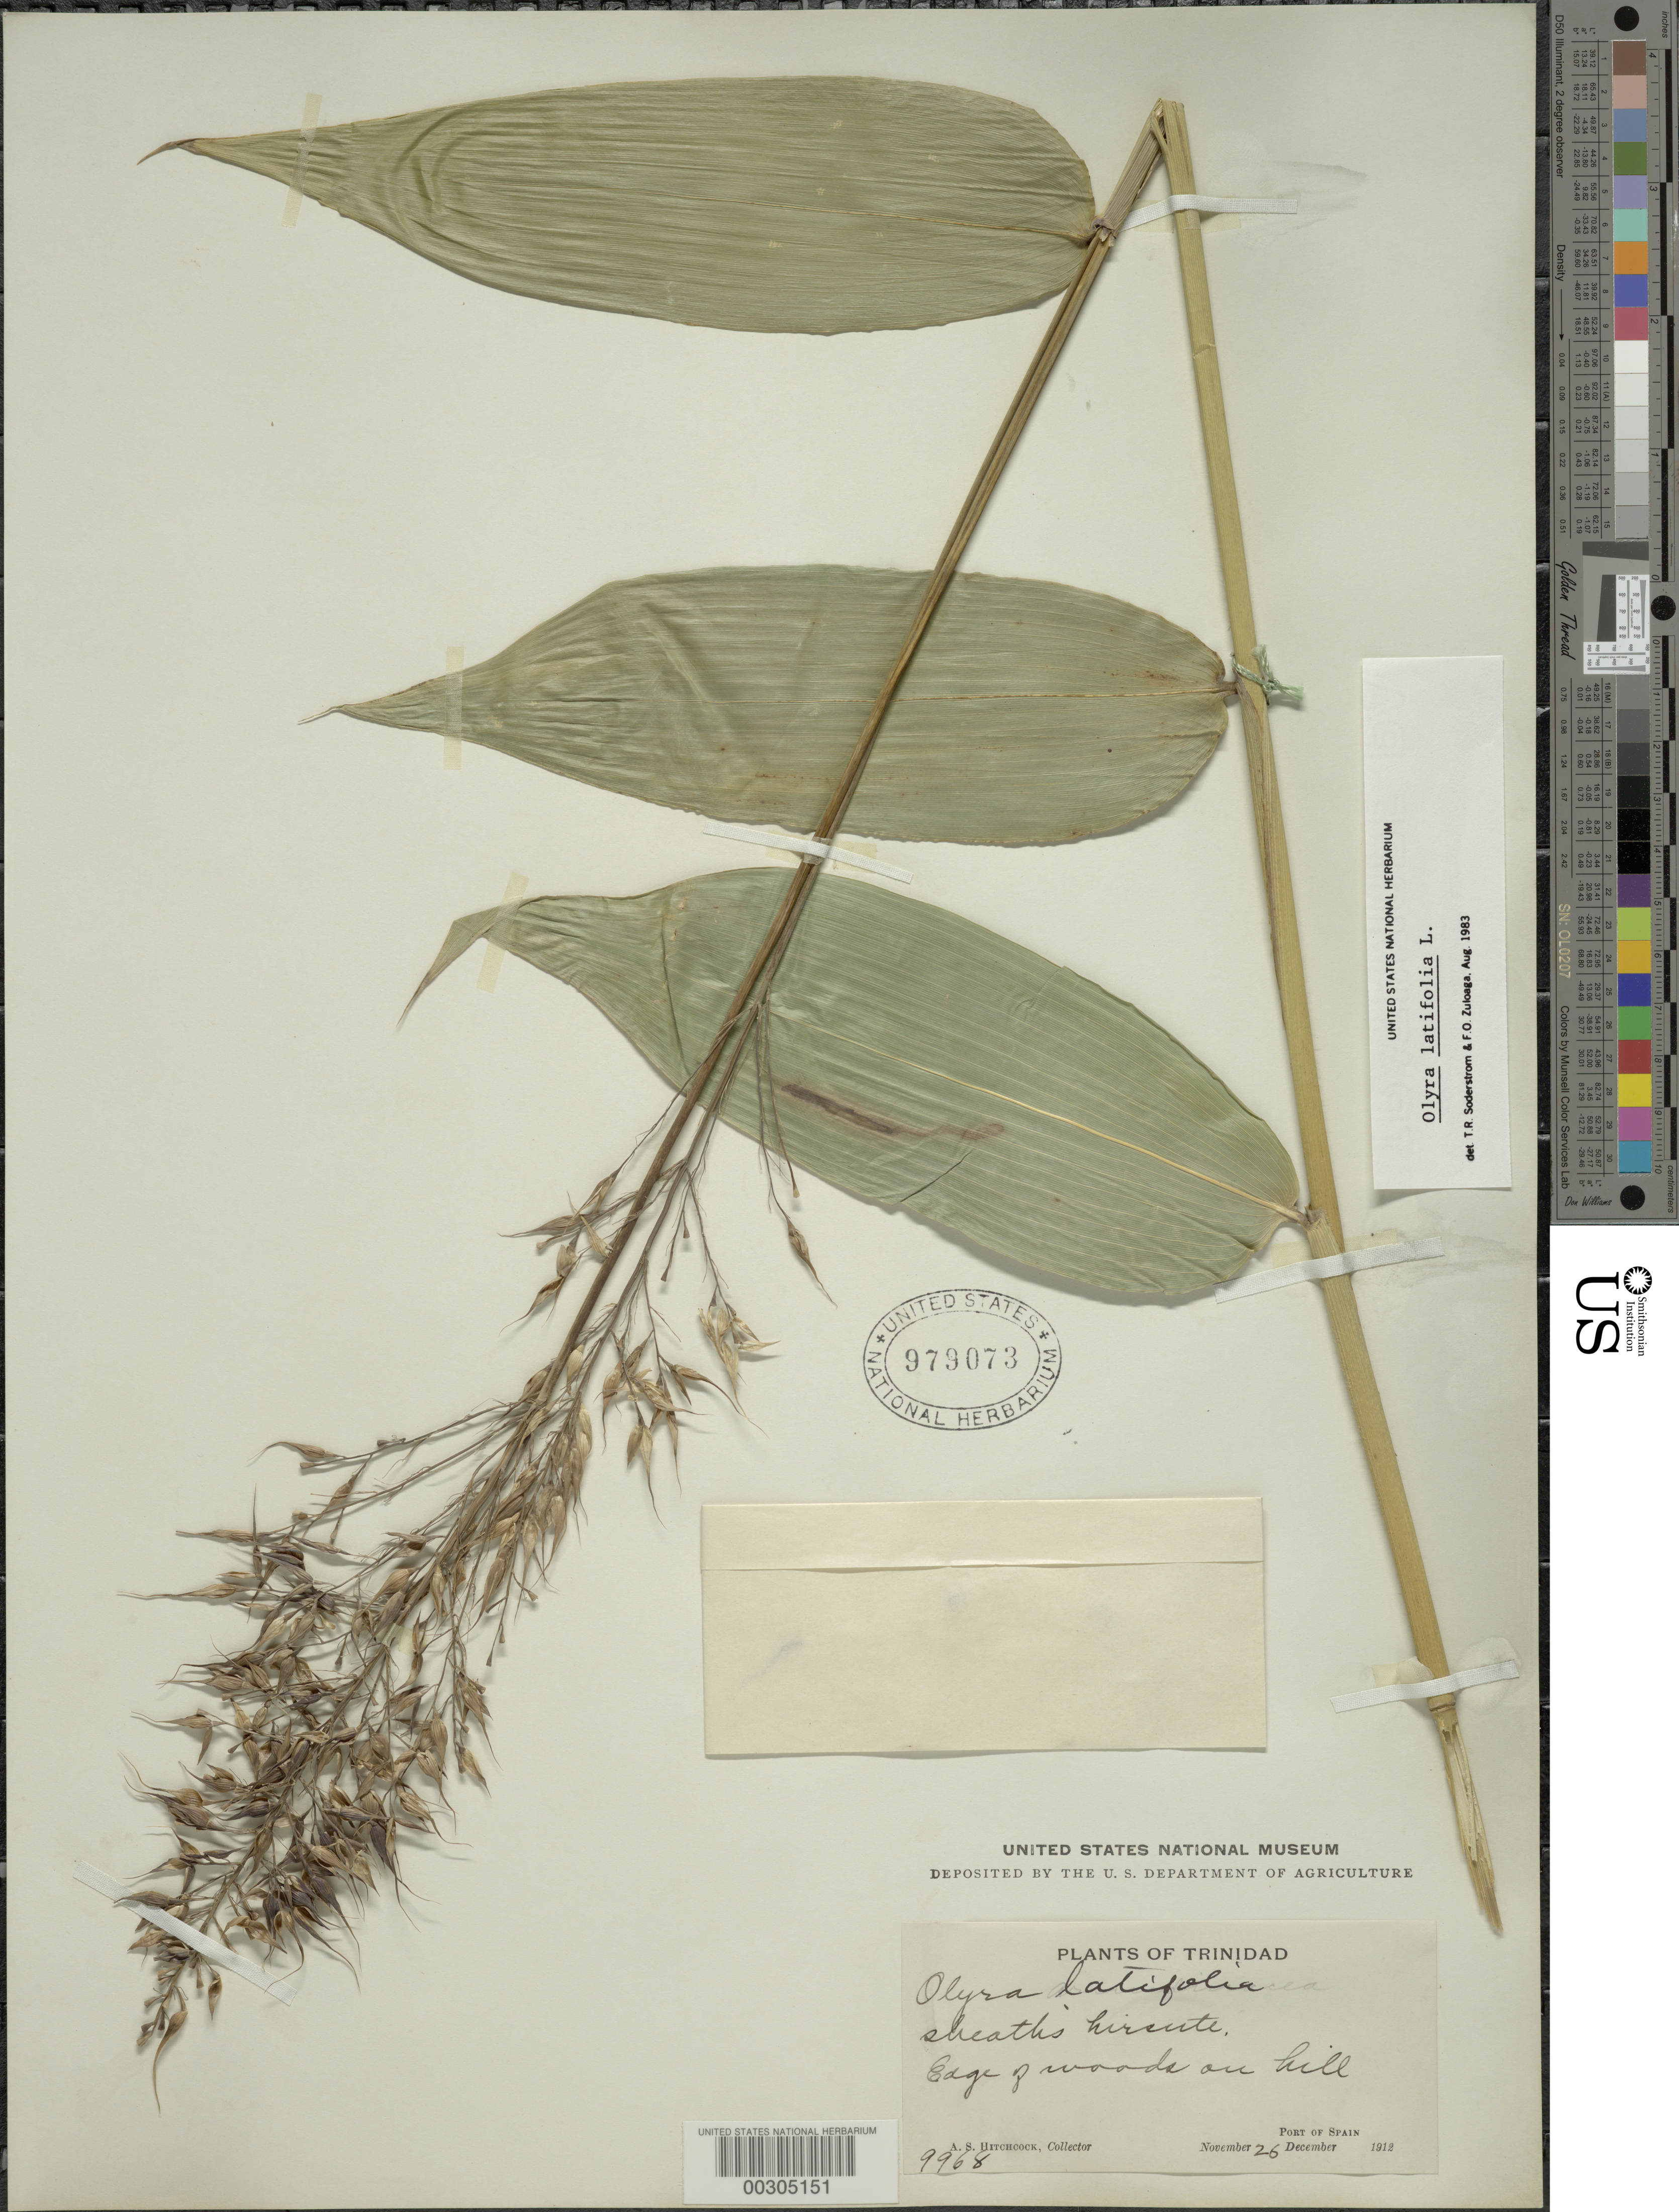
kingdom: Plantae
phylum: Tracheophyta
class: Liliopsida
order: Poales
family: Poaceae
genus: Olyra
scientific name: Olyra latifolia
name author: L.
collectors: A. S. Hitchcock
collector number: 9968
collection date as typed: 26 Nov 1912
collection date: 1912-11-26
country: Trinidad and Tobago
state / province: Port of Spain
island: Trinidad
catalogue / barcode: US 979073